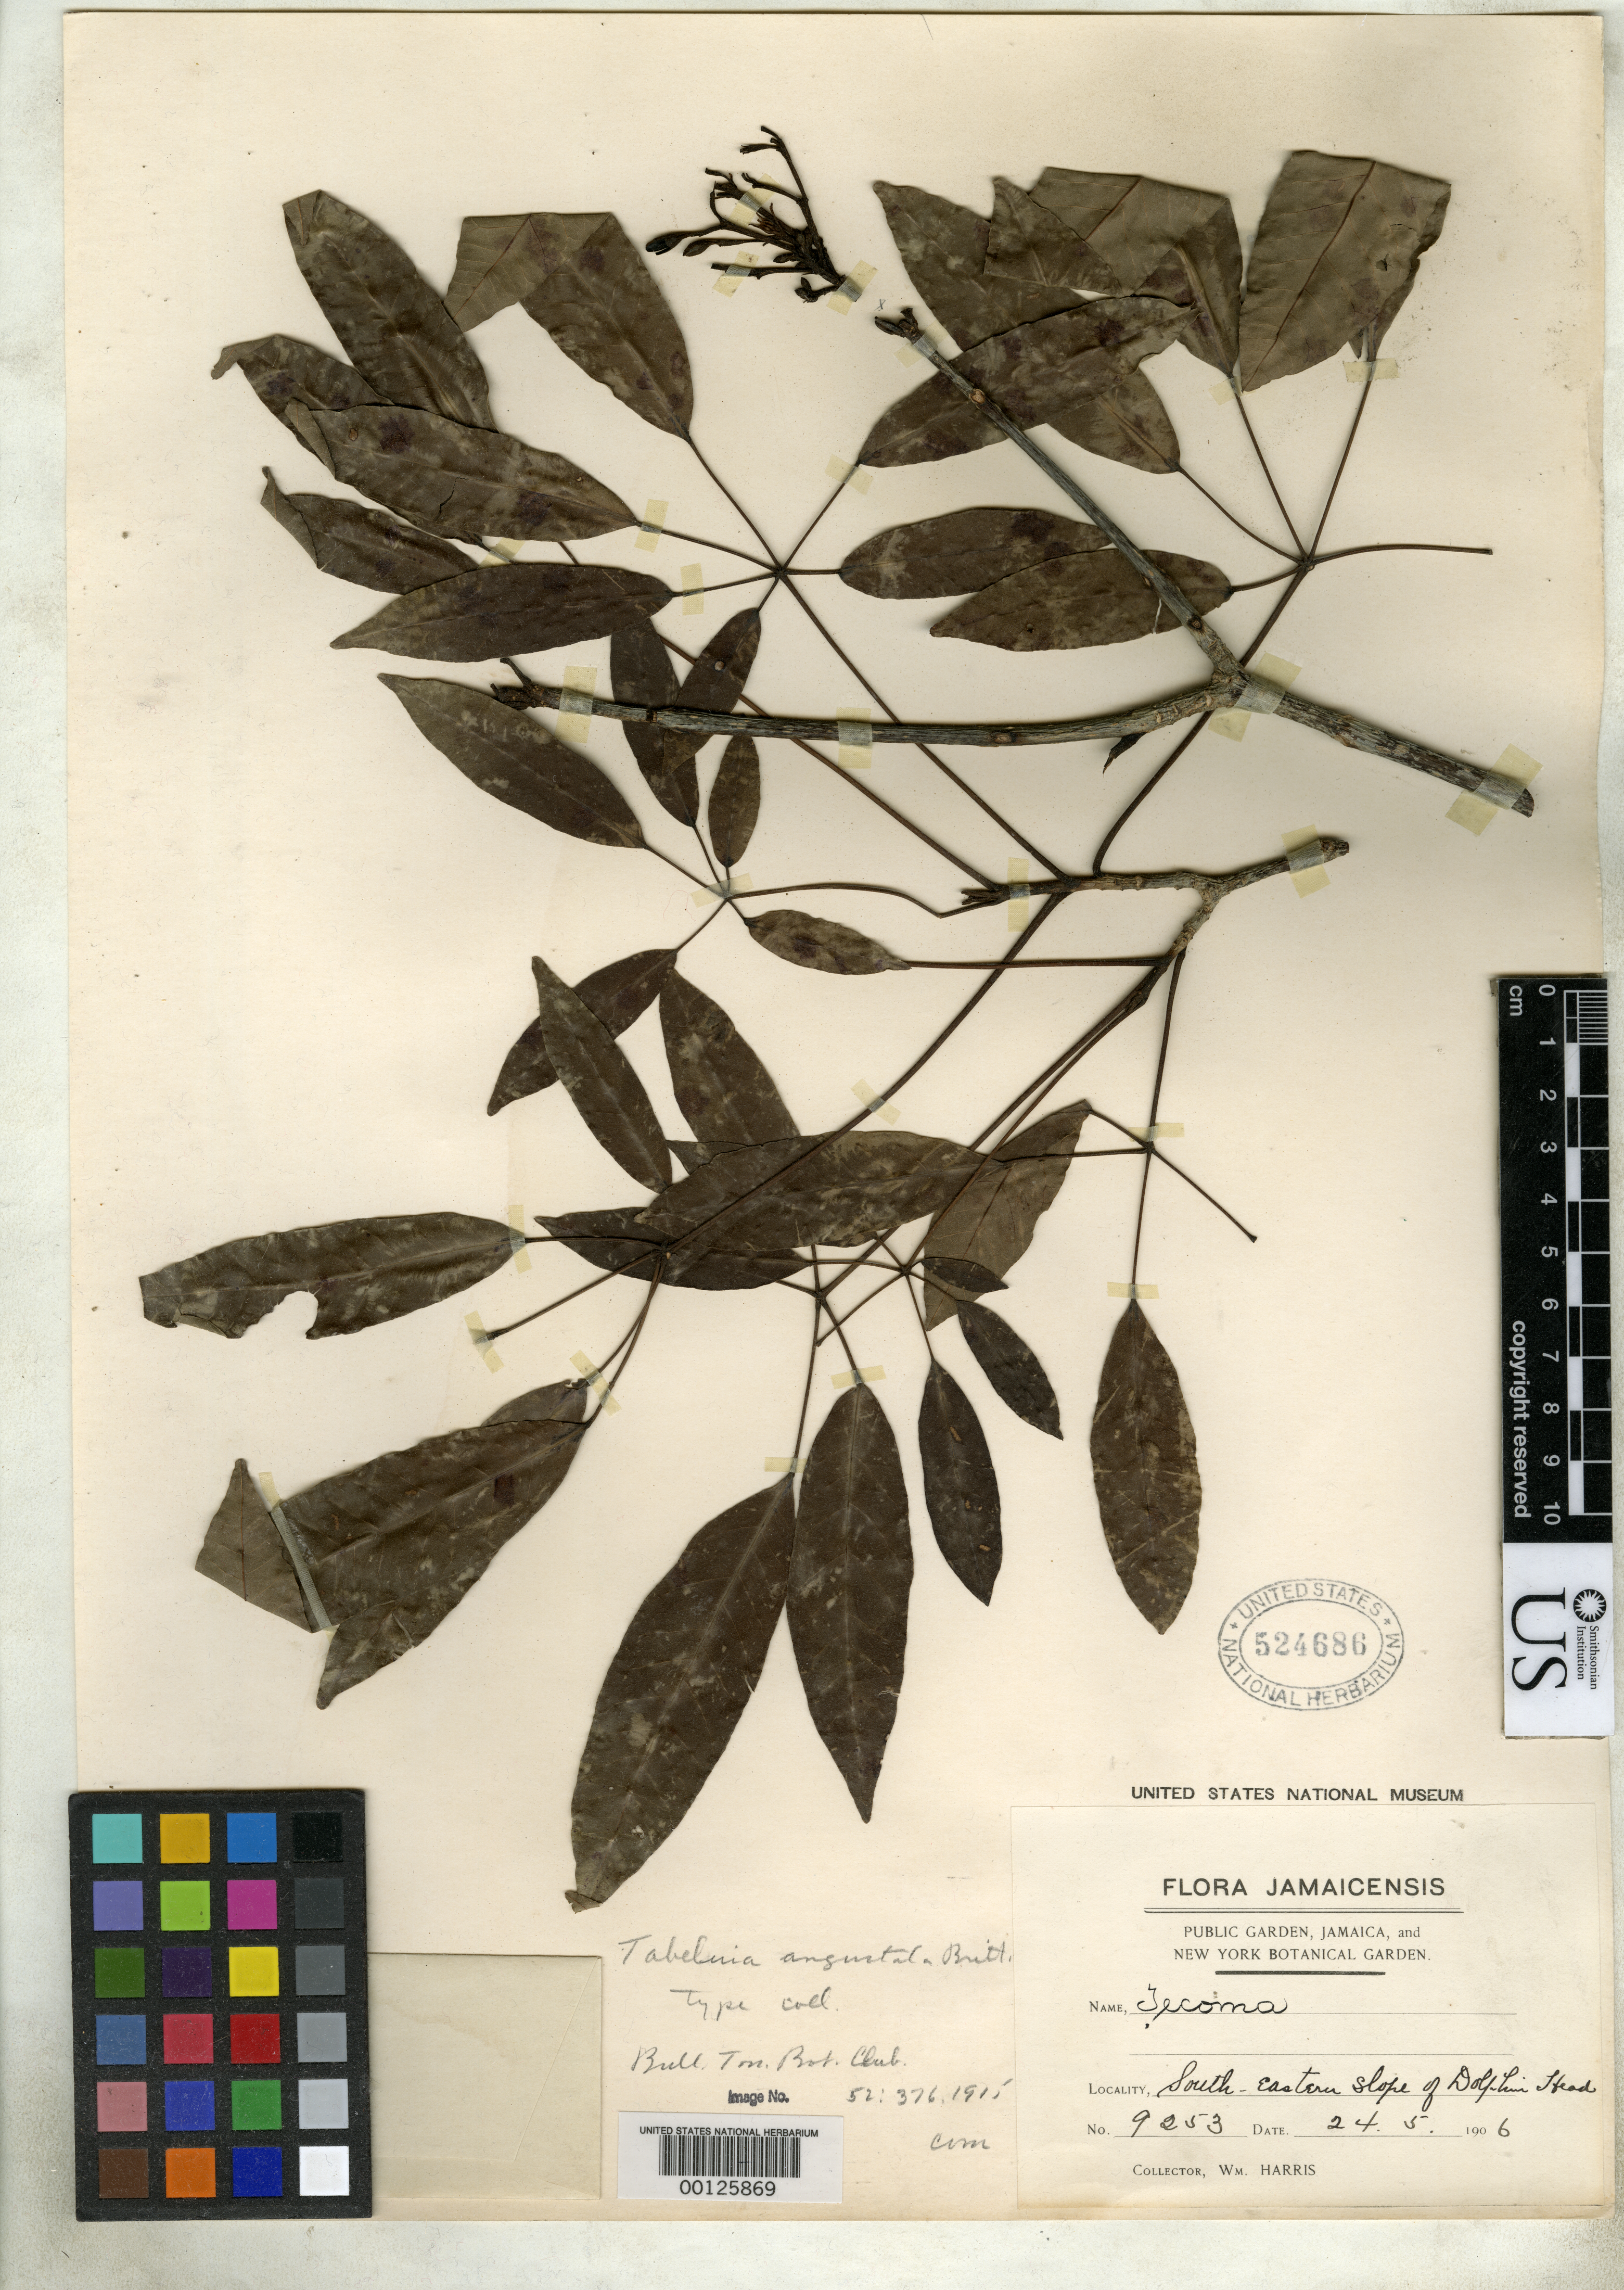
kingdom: Plantae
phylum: Tracheophyta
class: Magnoliopsida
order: Lamiales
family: Bignoniaceae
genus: Tabebuia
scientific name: Tabebuia angustata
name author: Britton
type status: Isotype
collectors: W. H. Harris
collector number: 9253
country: Jamaica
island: Greater Antilles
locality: Southwest slope of Dolphin Head.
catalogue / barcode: US 524686